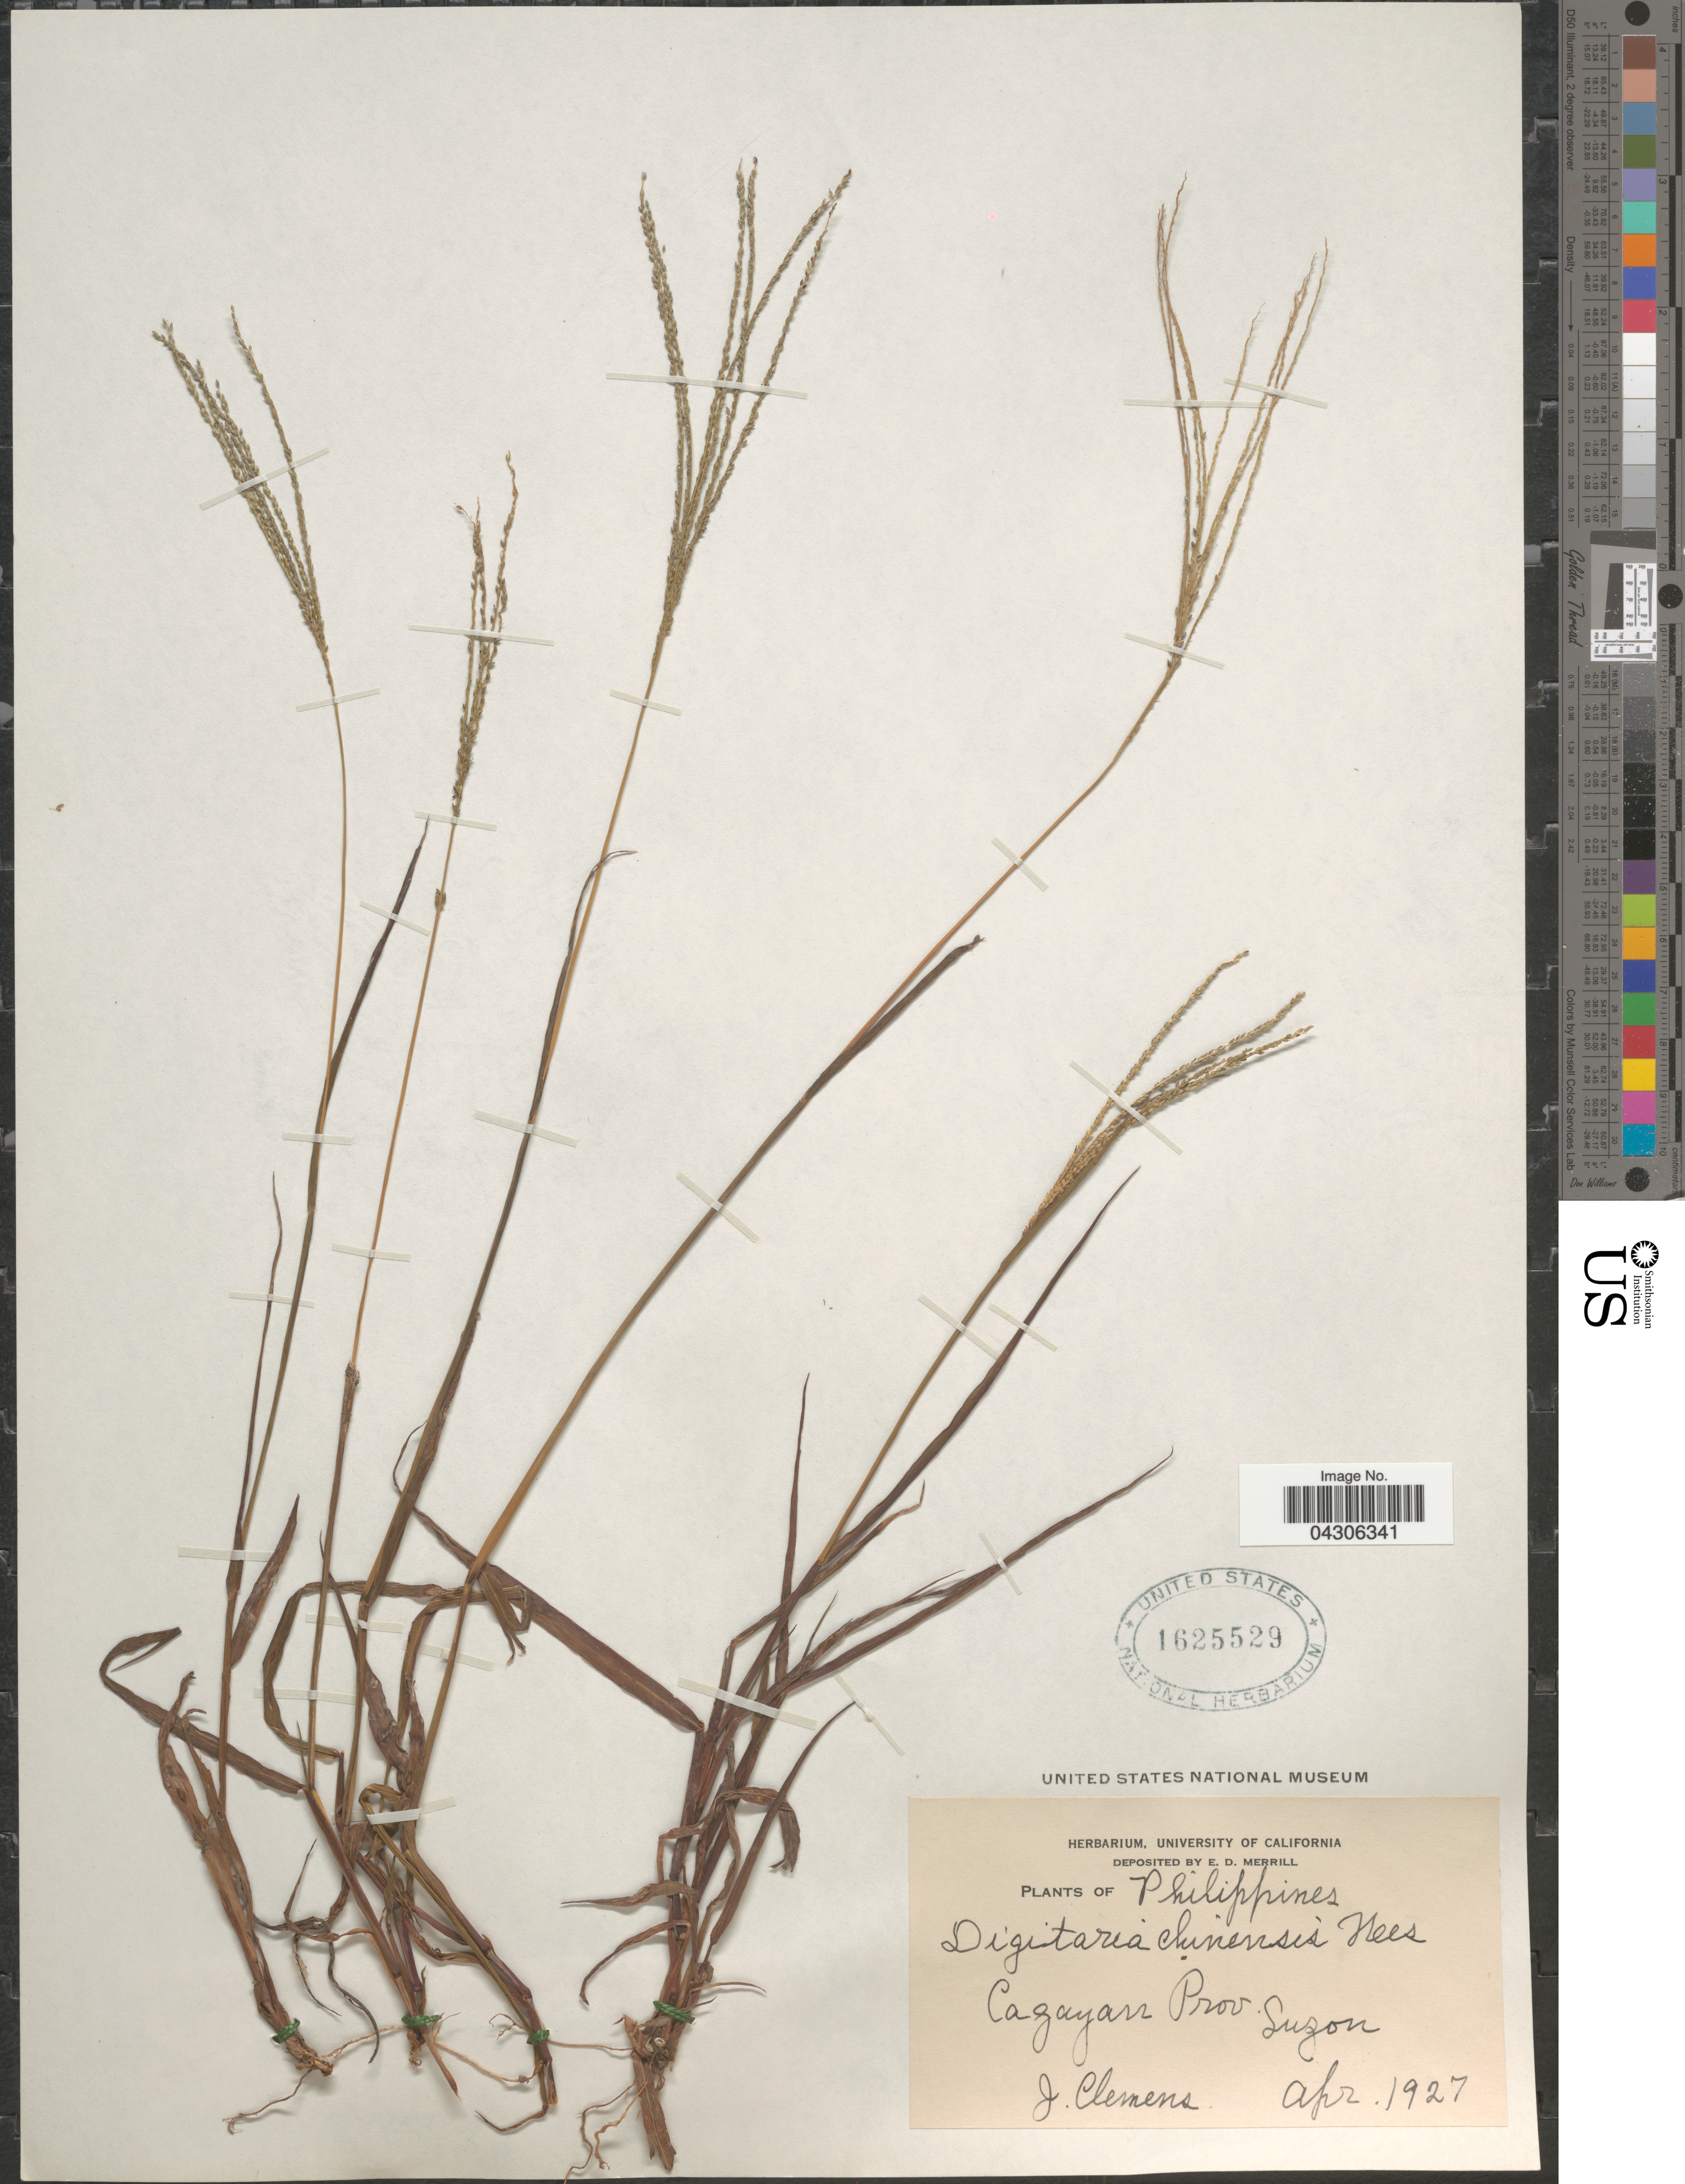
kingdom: Plantae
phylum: Tracheophyta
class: Liliopsida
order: Poales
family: Poaceae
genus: Digitaria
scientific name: Digitaria violascens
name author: Link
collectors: J. Clemens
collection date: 1927-04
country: Philippines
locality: Cagayan Prov. Luzon.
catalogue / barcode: US 1625529